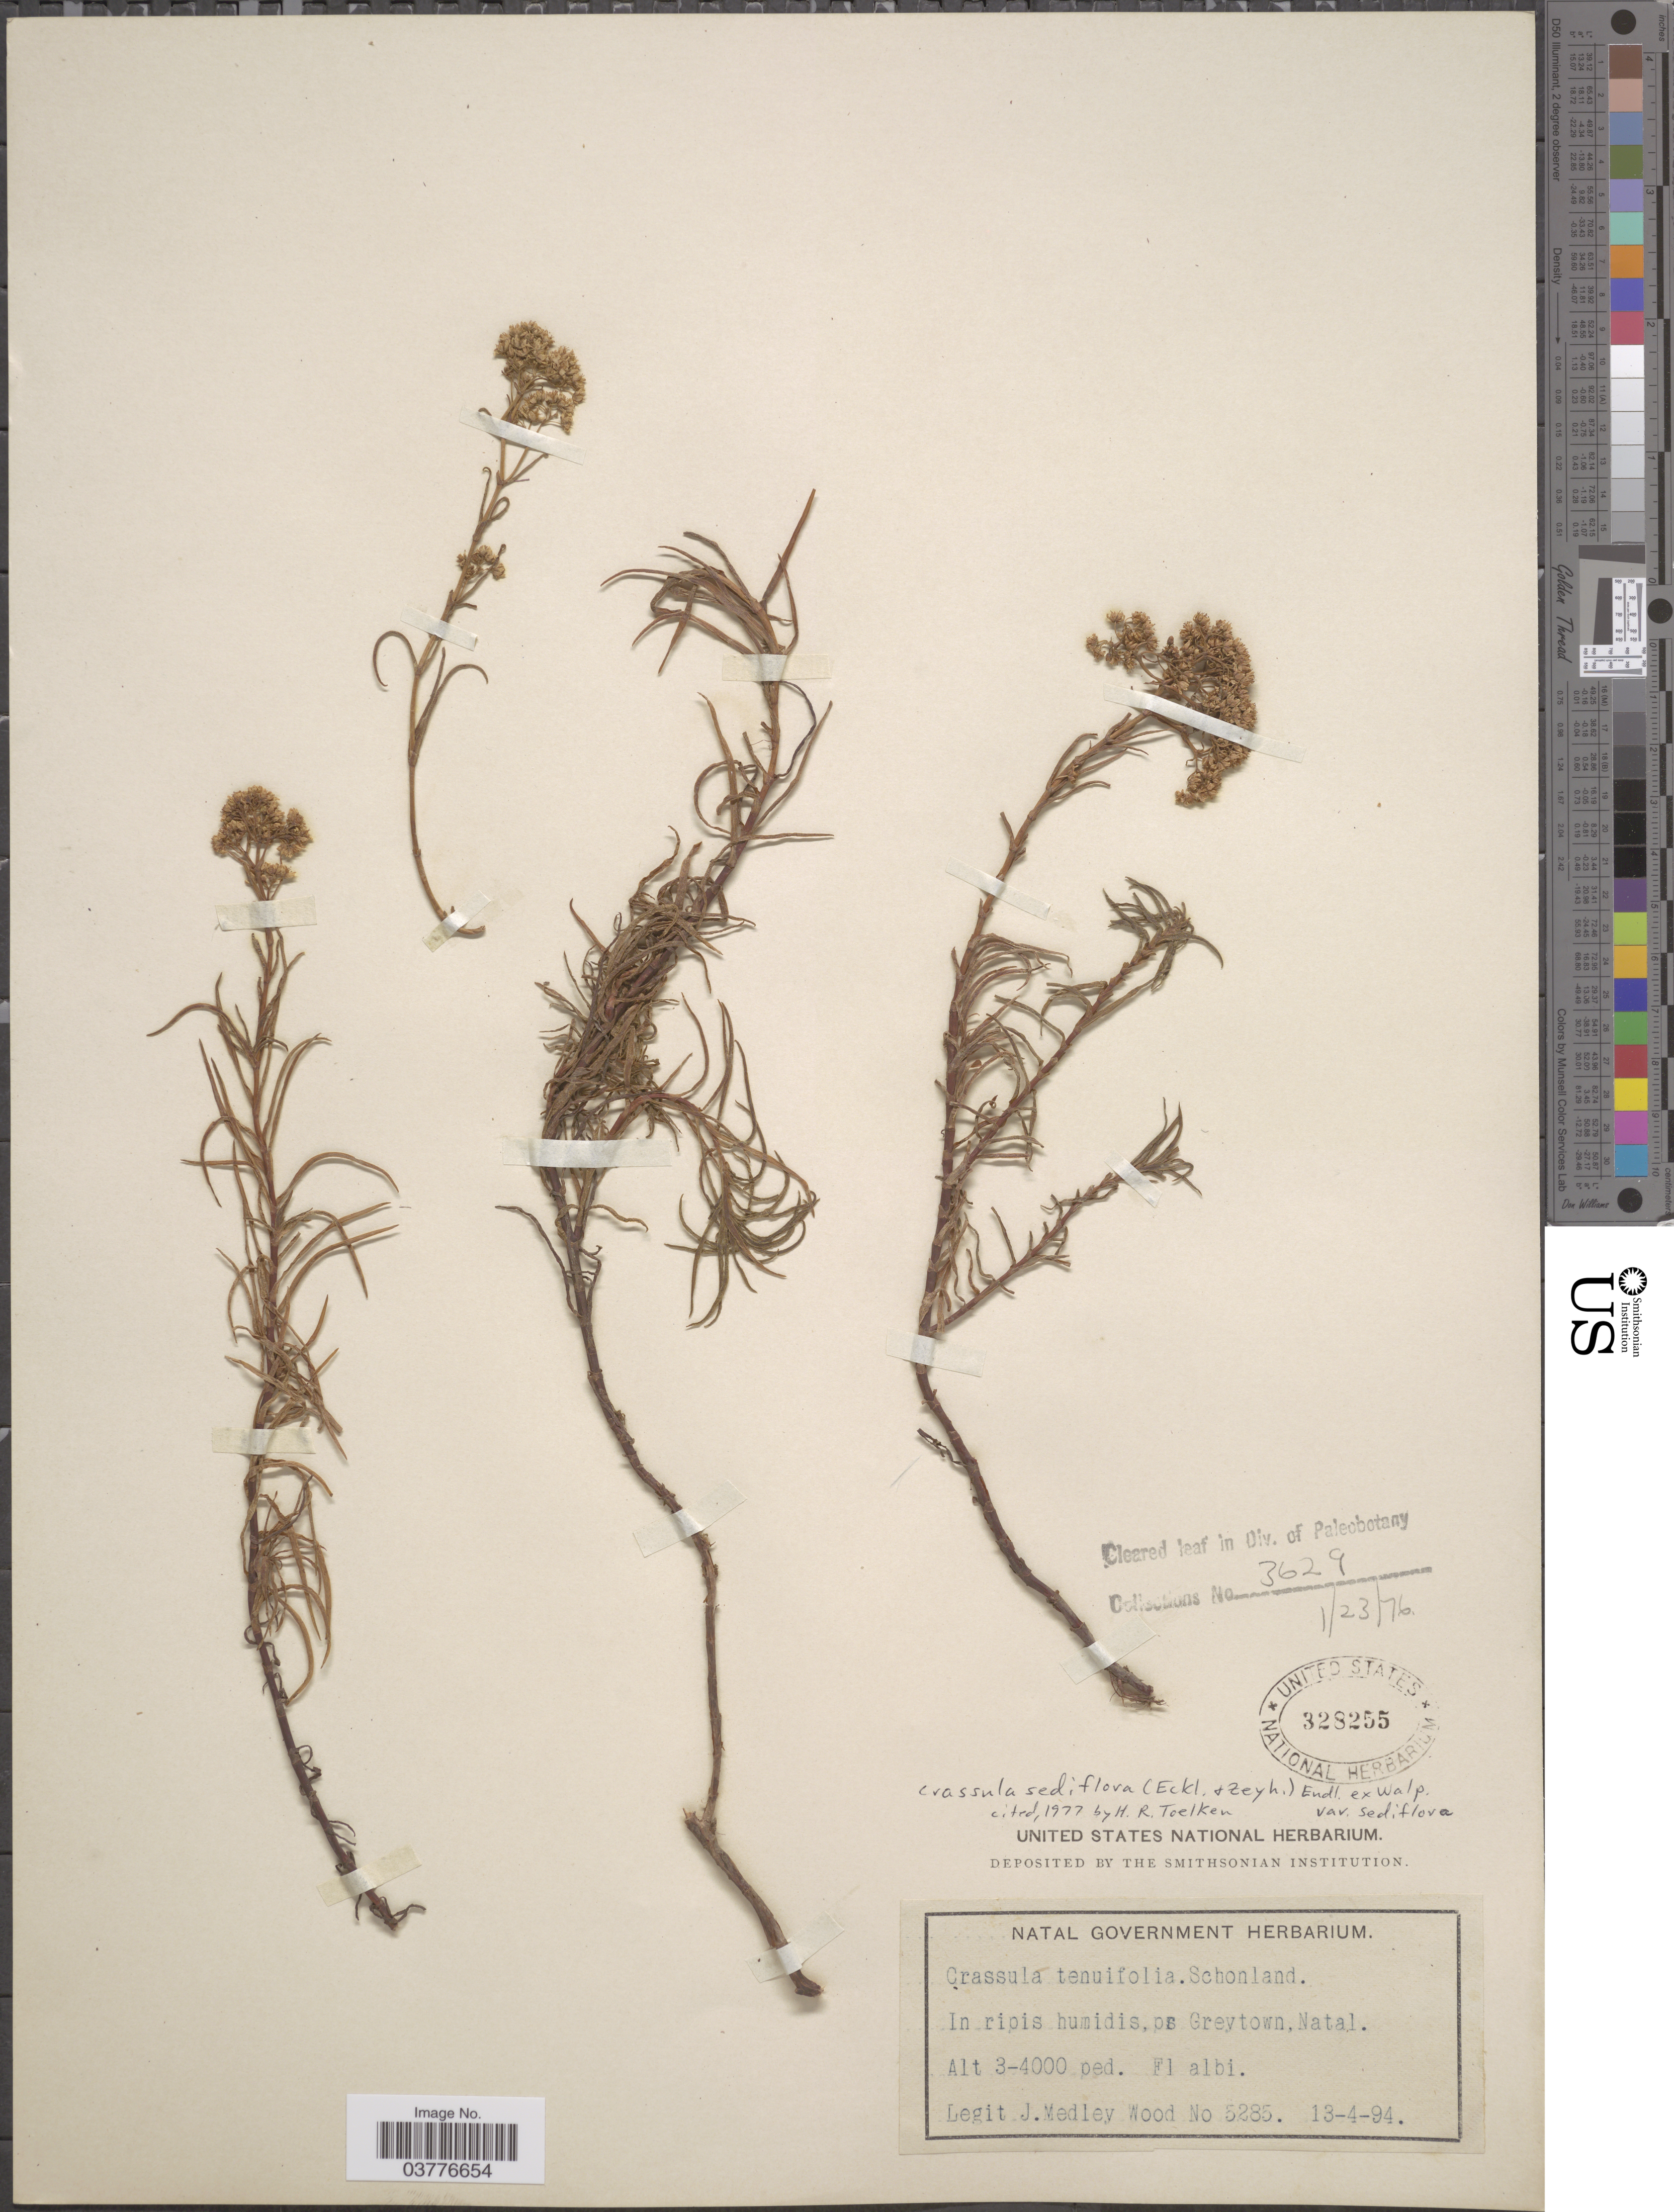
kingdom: Plantae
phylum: Tracheophyta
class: Magnoliopsida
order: Saxifragales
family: Crassulaceae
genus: Crassula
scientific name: Crassula sediflora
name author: (Eckl. & Zeyh.) Endl.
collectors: J. Medley Wood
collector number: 5285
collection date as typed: Transcribed d/m/y: 13/4/94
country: South Africa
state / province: KwaZulu-Natal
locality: In ripis humidis, pr Greytown, Natal.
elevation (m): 914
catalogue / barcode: US 328255